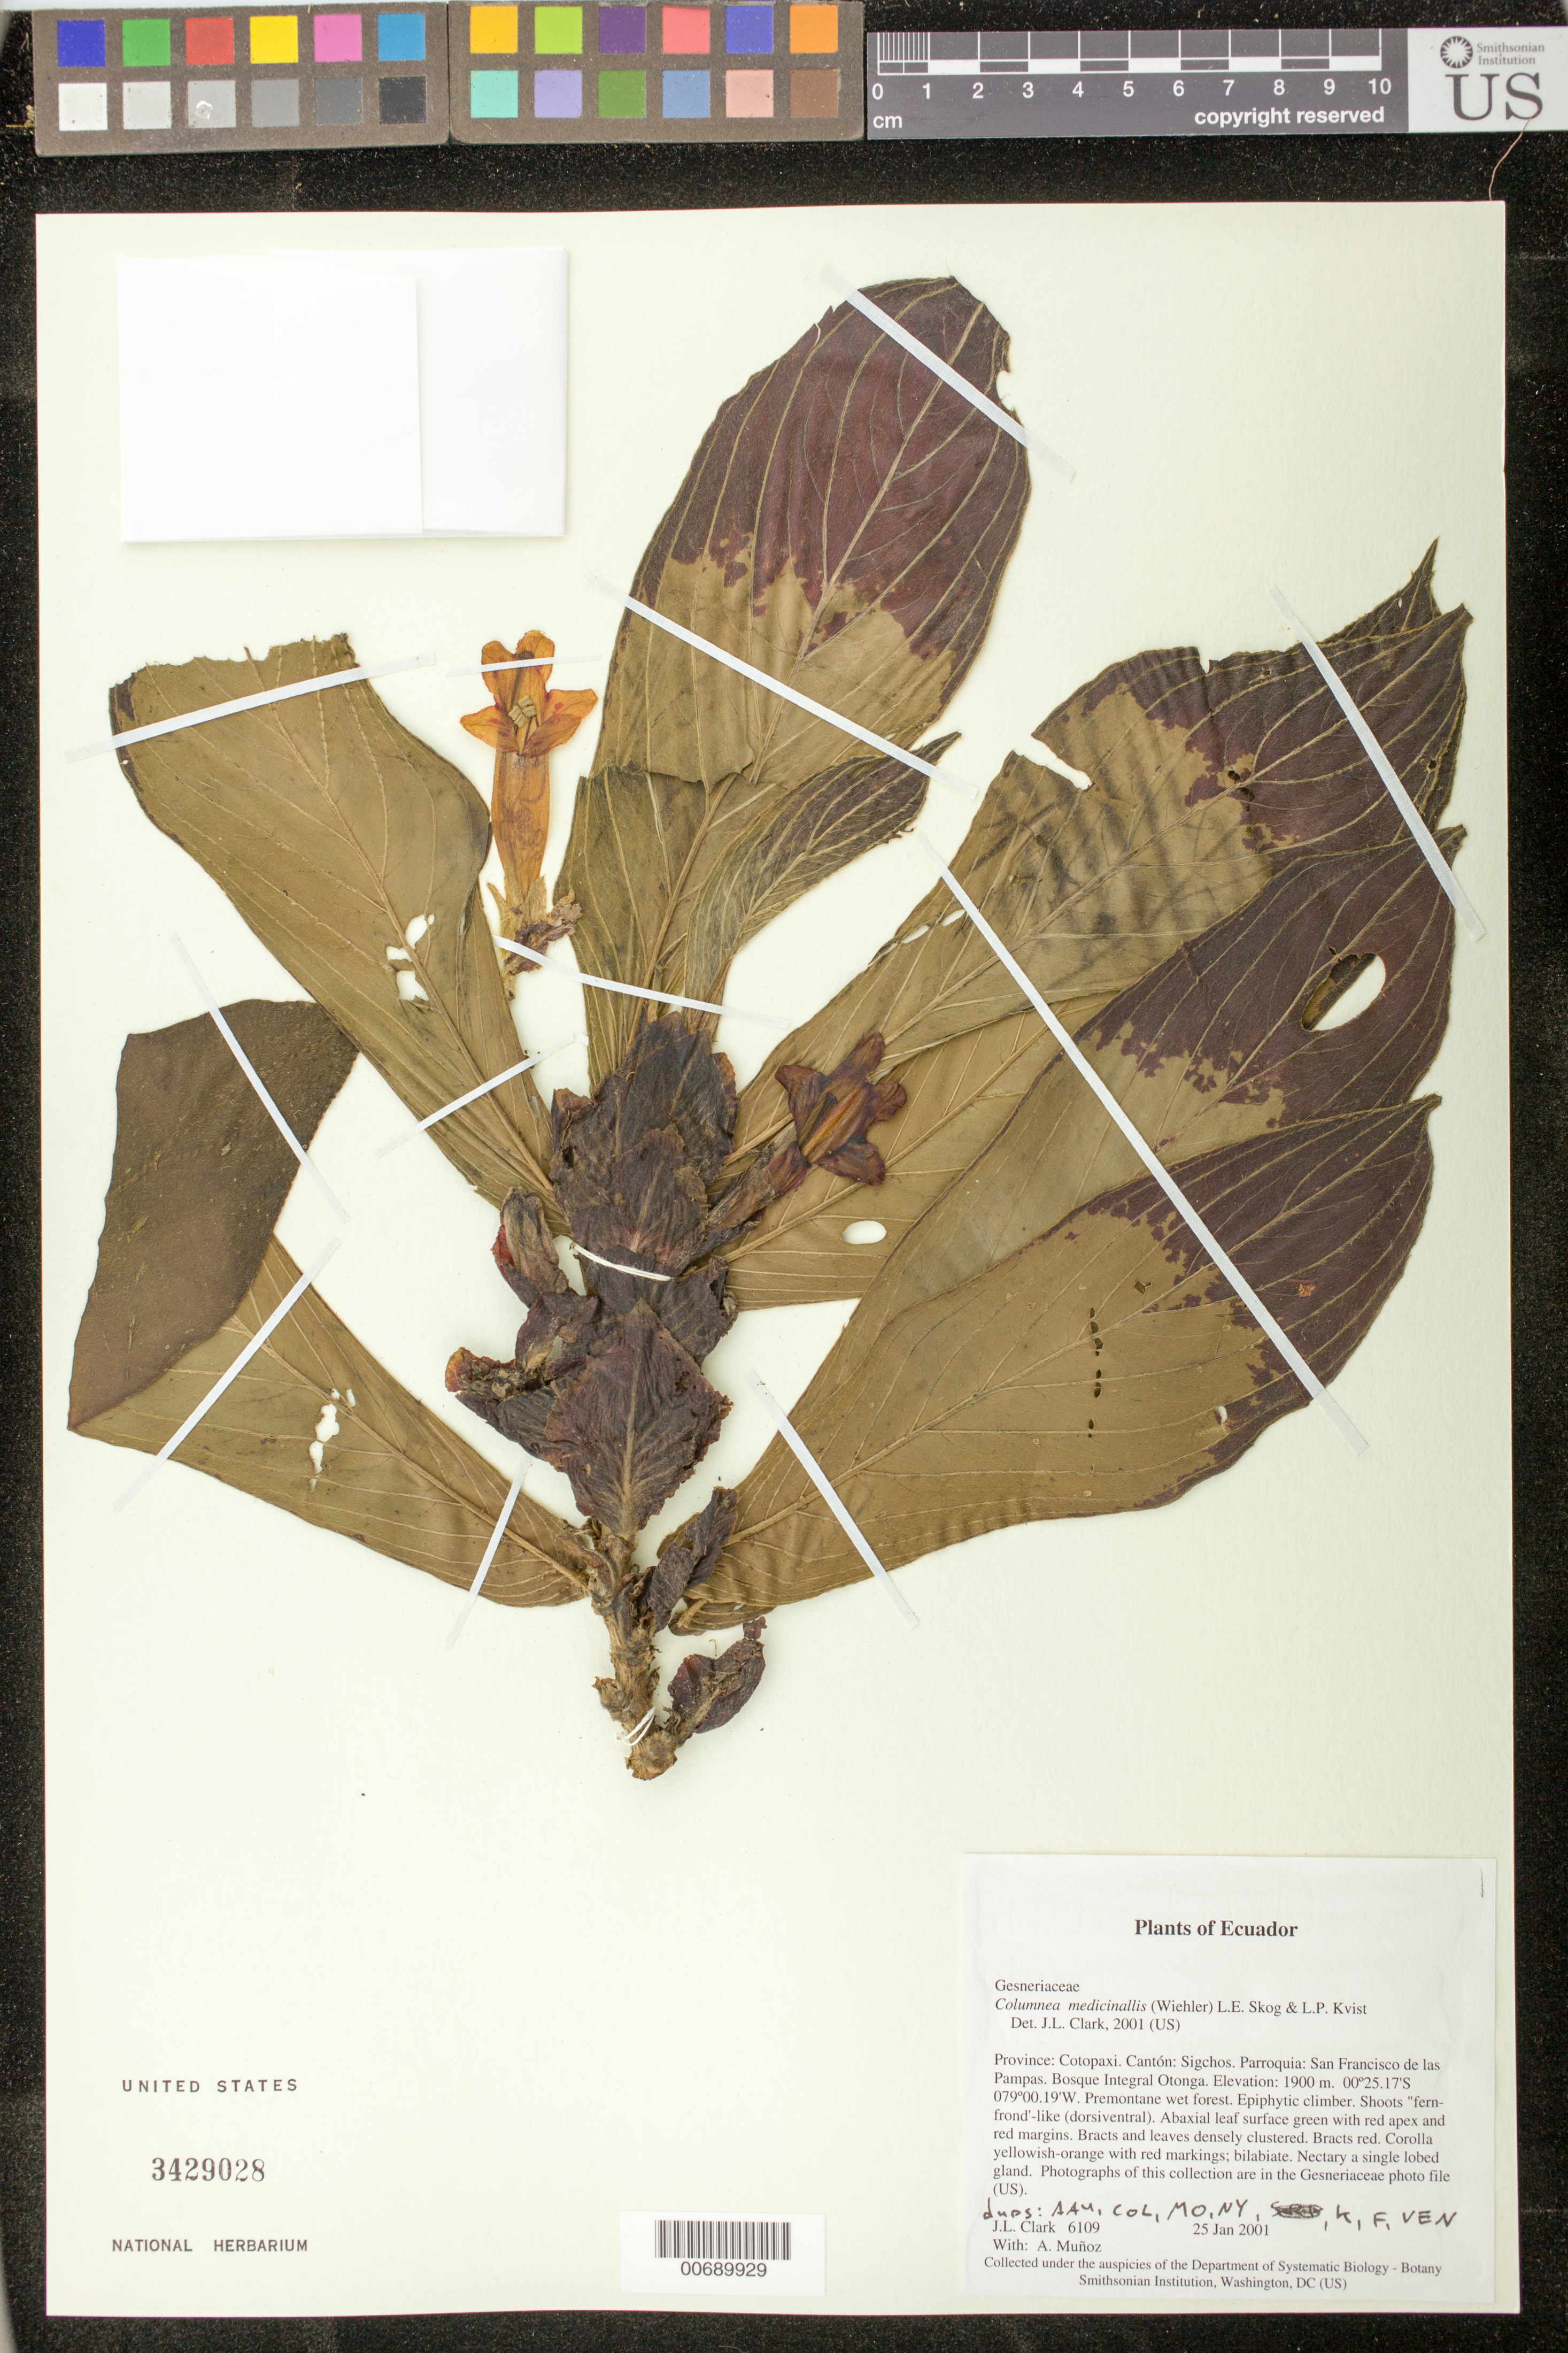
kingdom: Plantae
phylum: Tracheophyta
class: Magnoliopsida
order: Lamiales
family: Gesneriaceae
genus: Columnea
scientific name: Columnea medicinalis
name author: (Wiehler) L.E. Skog & L.P. Kvist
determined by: Clark, J. L., (SEL), The Marie Selby Botanical Garden (UNITED STATES)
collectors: J. L. Clark & A. Muñoz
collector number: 06109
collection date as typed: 25 Jan 2001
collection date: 2001-01-25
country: Ecuador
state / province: Cotopaxi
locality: Sigchos. Parroquia: San Francisco de las Pampas. Bosque Integral Otonga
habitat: Premontane wet forest.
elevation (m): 1900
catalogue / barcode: US 3429028